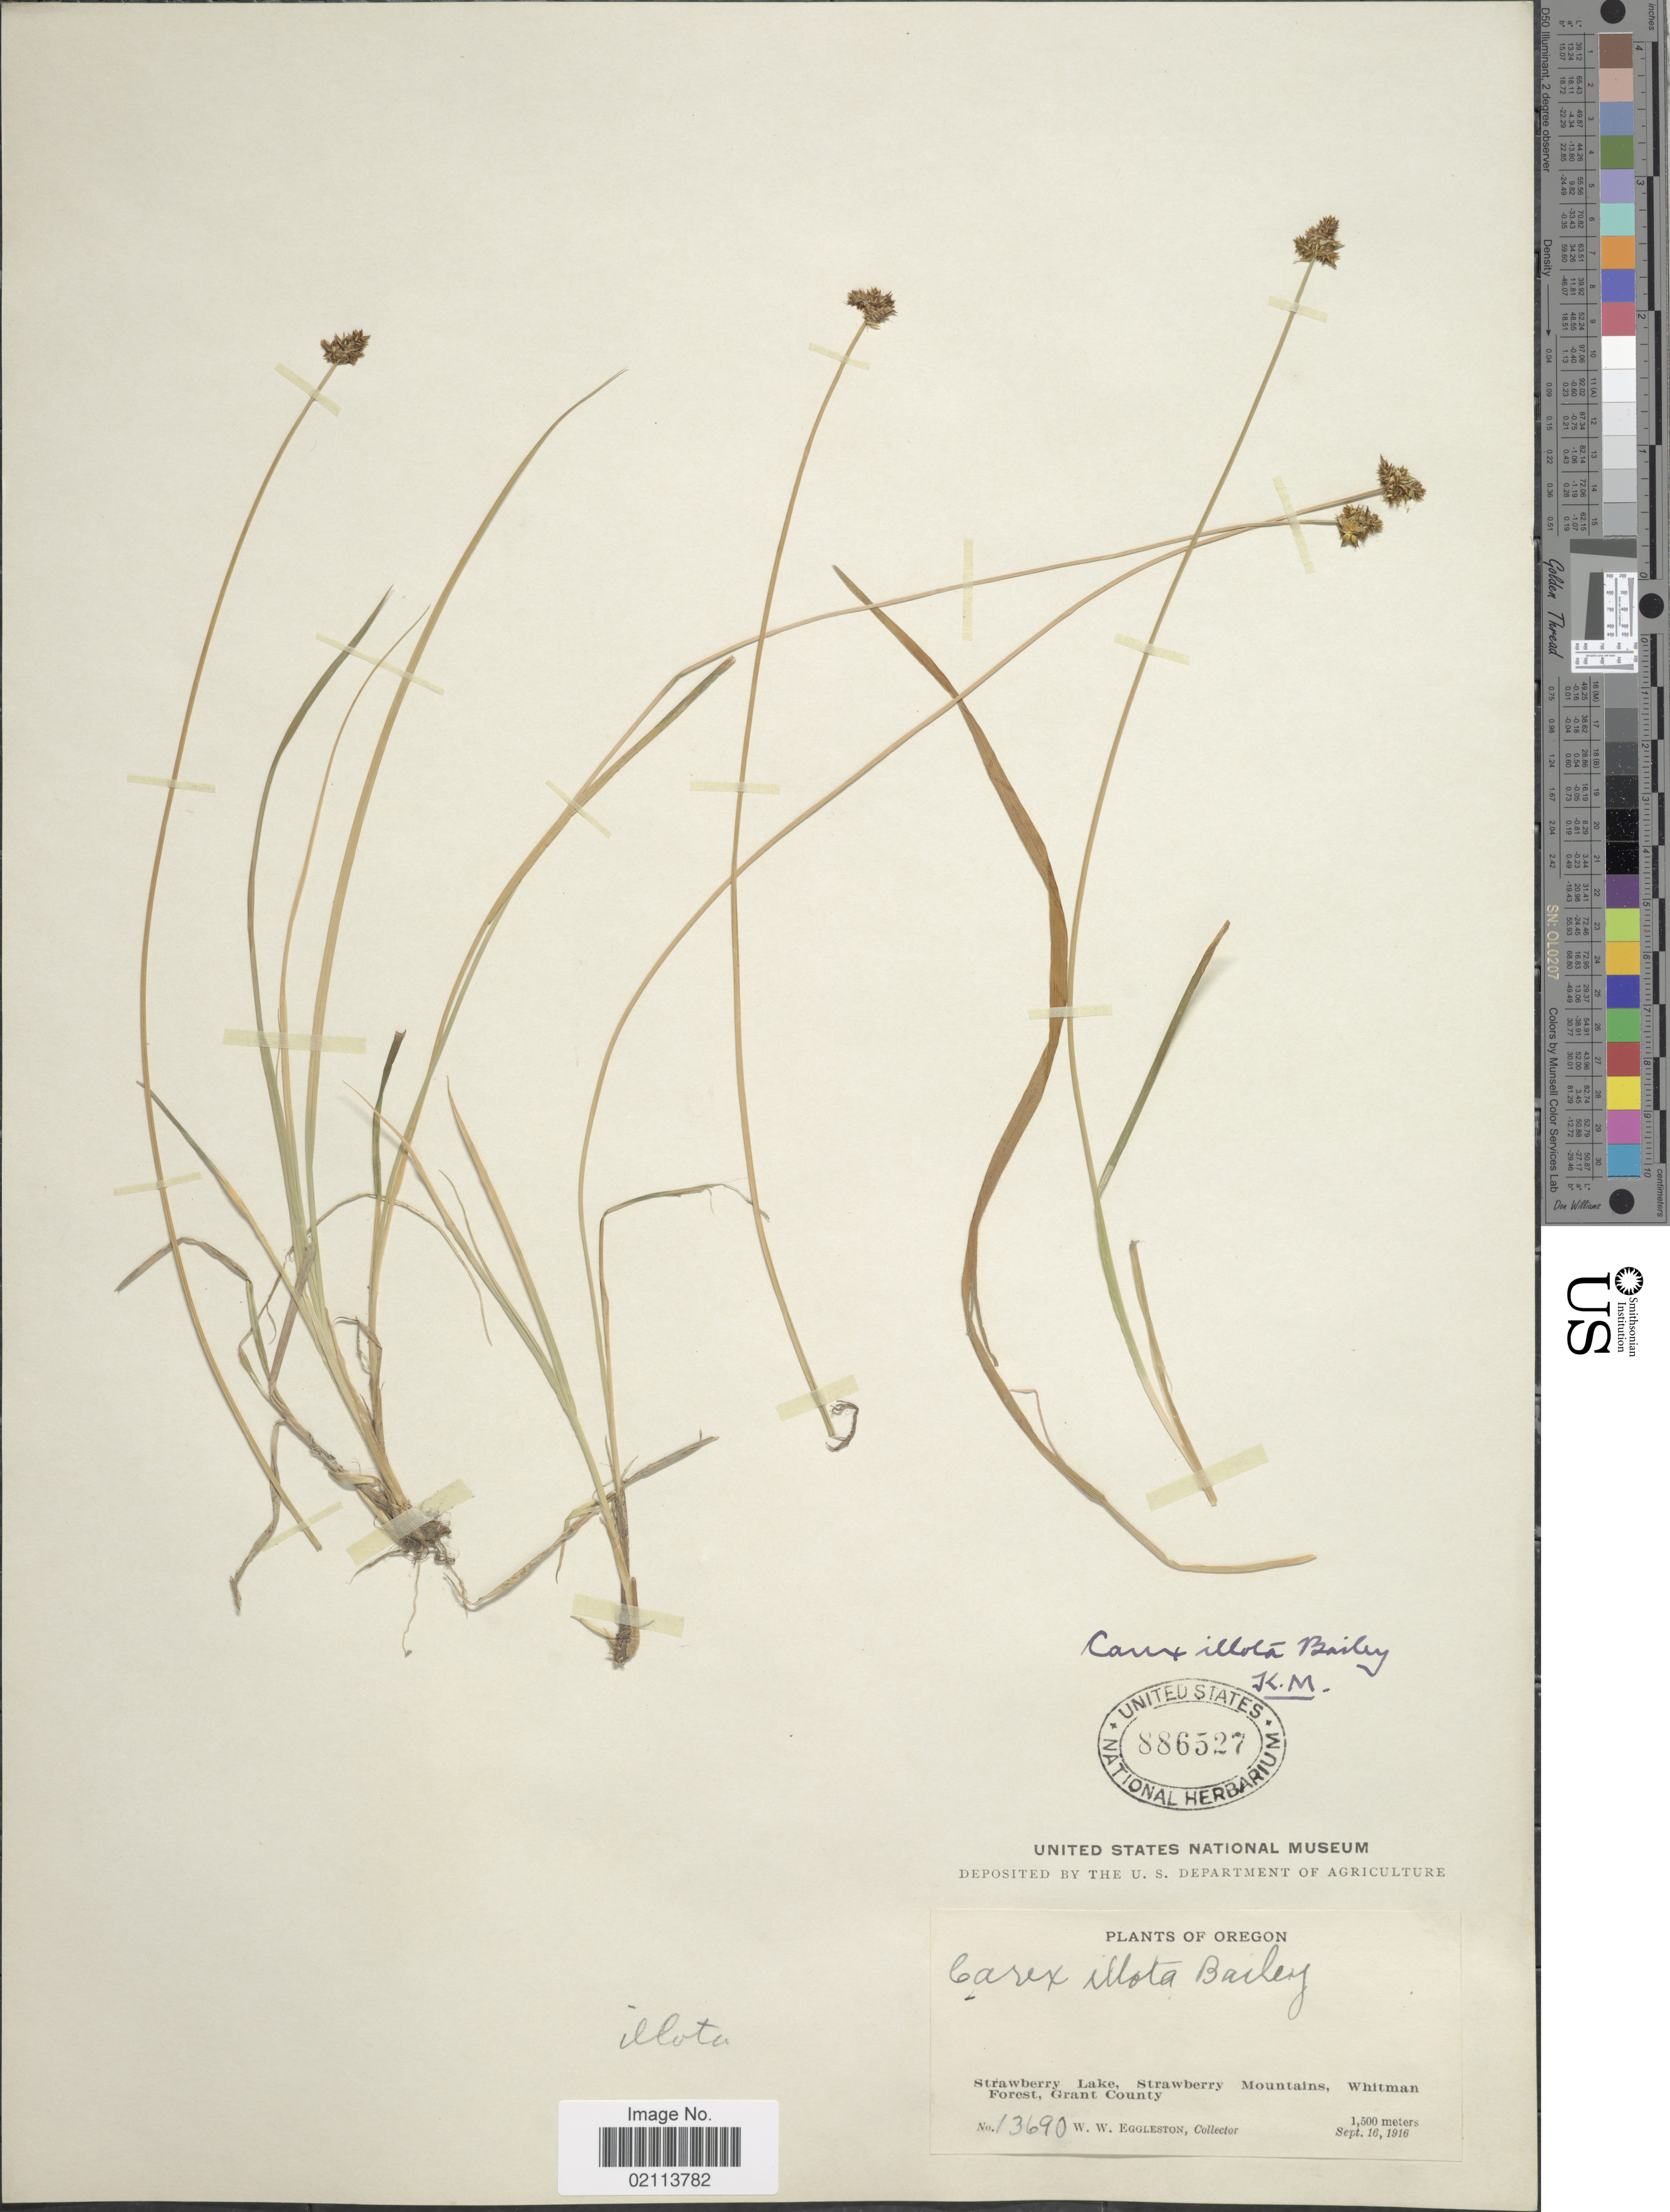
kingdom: Plantae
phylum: Tracheophyta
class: Liliopsida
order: Poales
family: Cyperaceae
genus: Carex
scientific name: Carex illota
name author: L.H. Bailey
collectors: W. W. Eggleston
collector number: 13690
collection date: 1916-09-16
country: United States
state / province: Oregon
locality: Strawberry Lake, Strawberry Mountains, Whitman Forest, Grant County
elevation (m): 1500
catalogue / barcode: US 886527